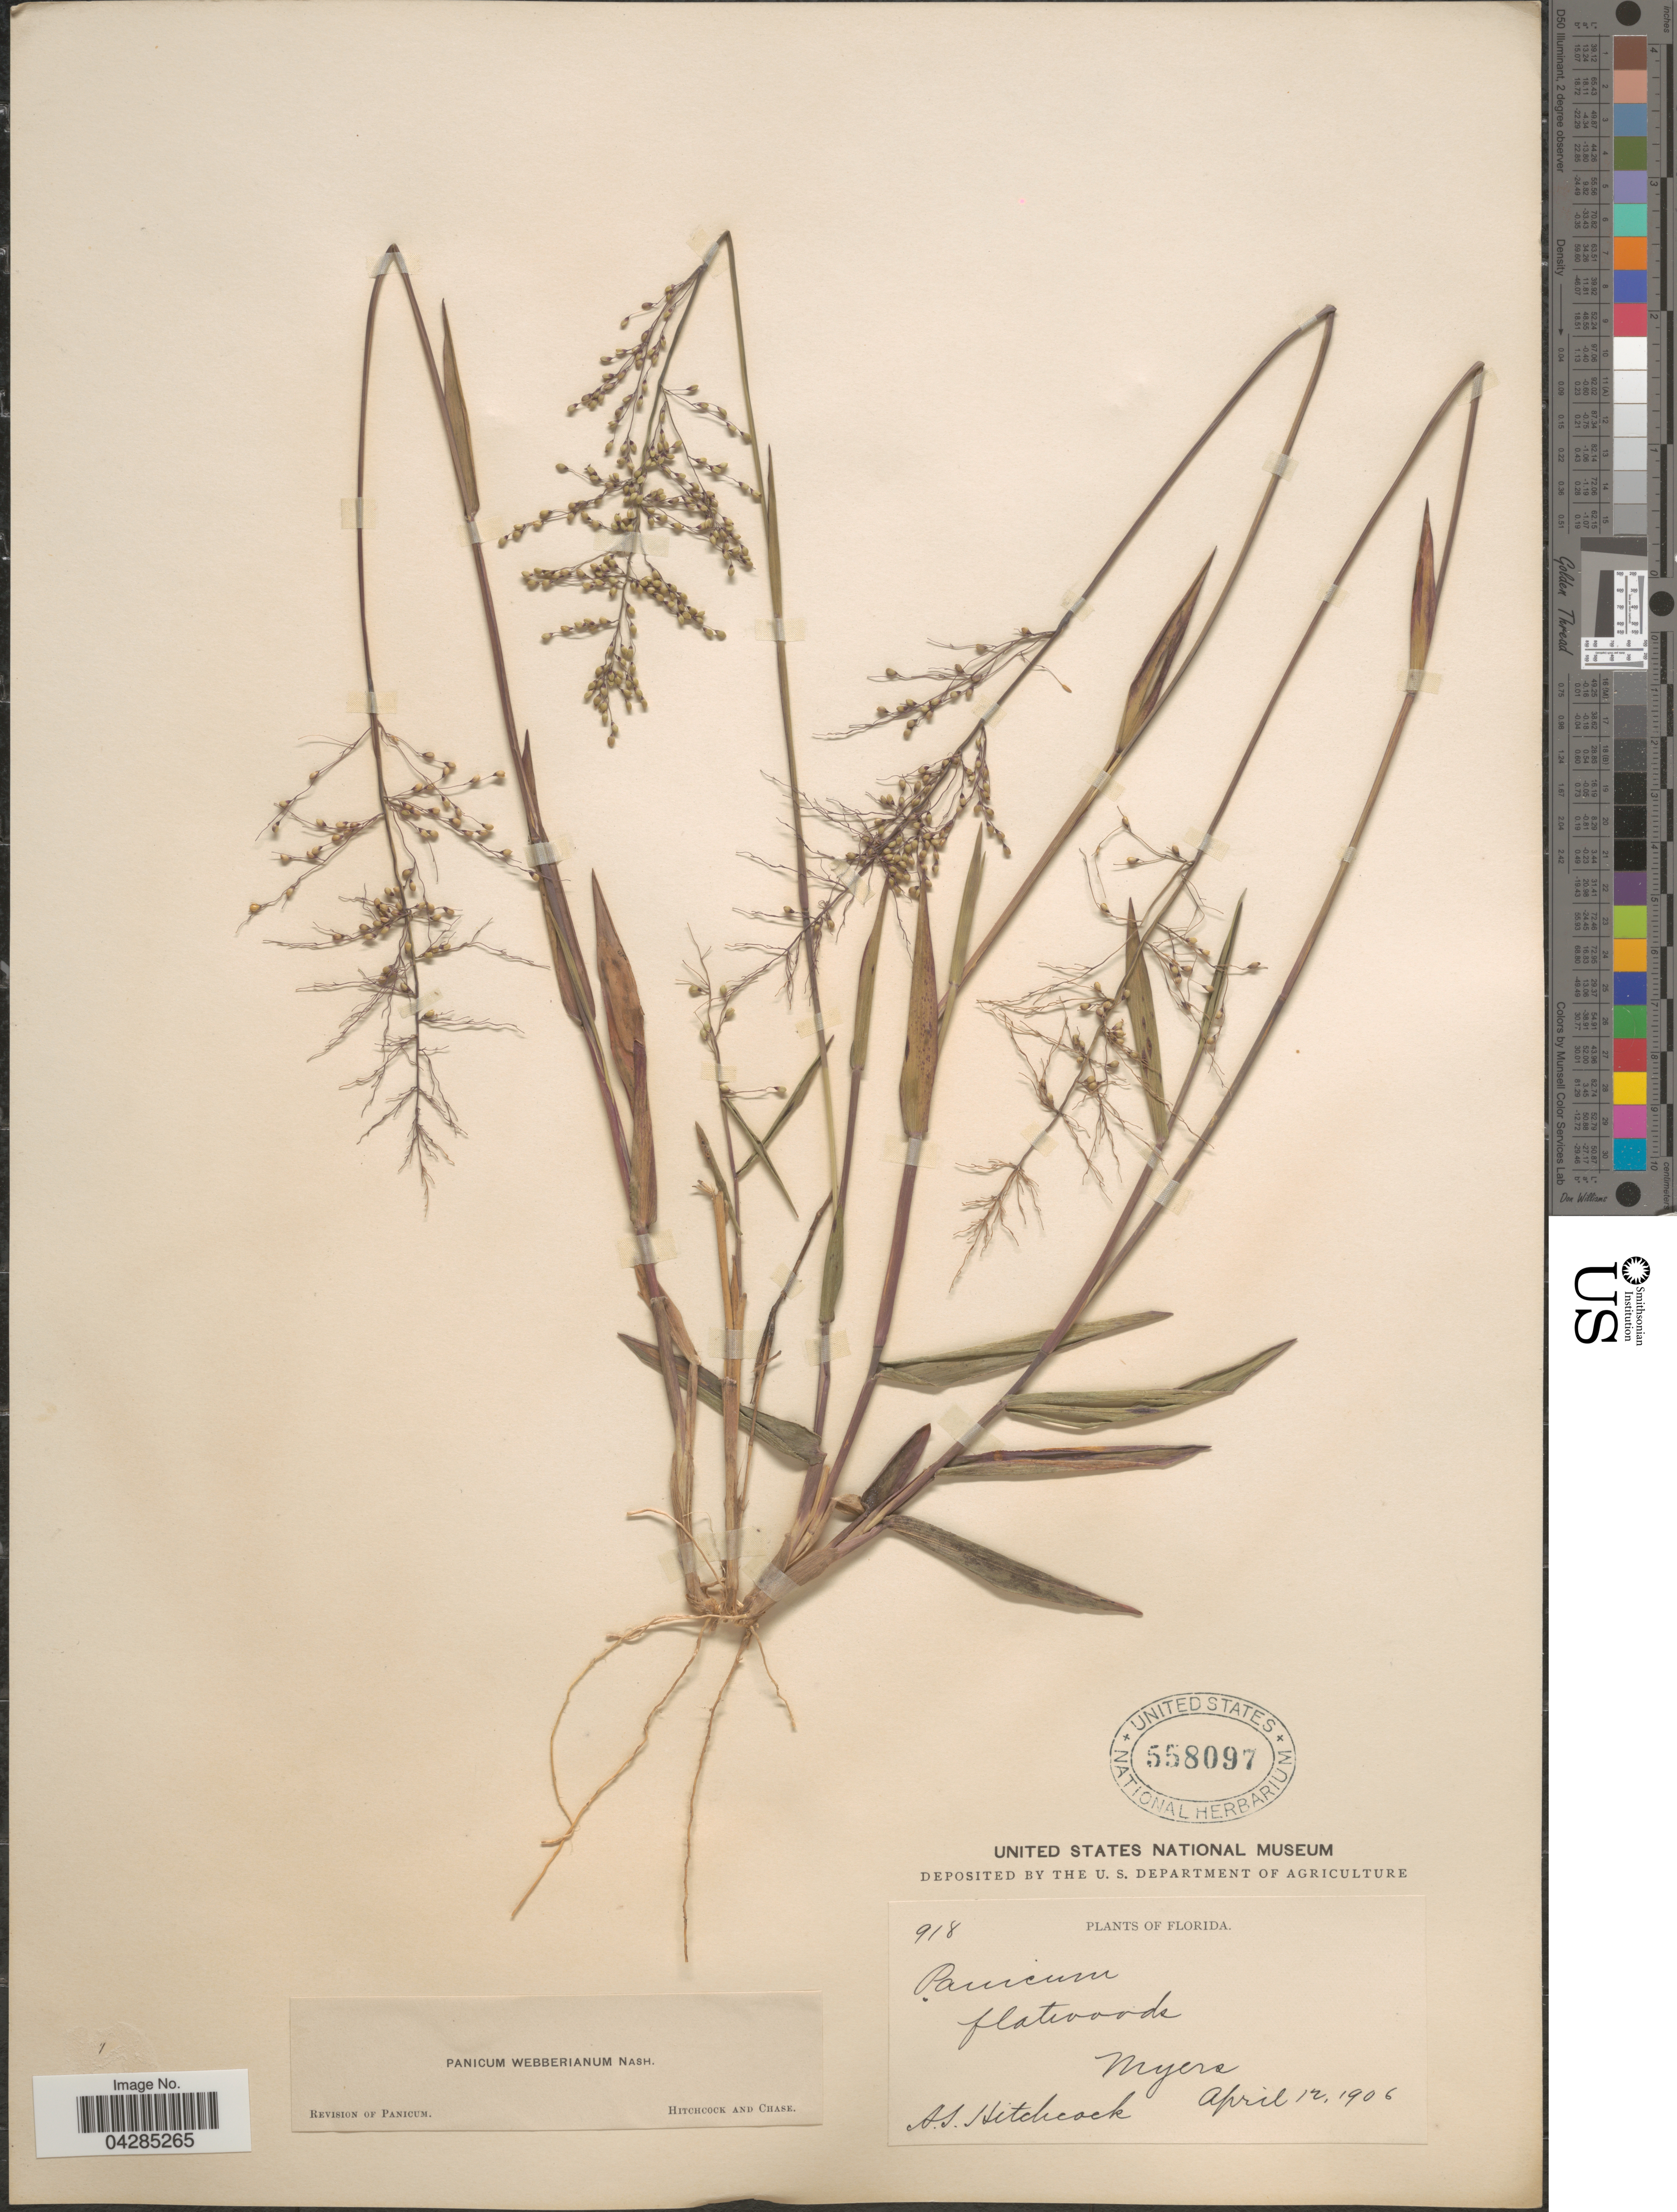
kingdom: Plantae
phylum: Tracheophyta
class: Liliopsida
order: Poales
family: Poaceae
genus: Dichanthelium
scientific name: Dichanthelium portoricense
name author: (Desv. ex Ham.) B.F. Hansen & Wunderlin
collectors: A. S. Hitchcock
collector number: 918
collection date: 1906-04-12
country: United States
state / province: Florida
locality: Flatwoods. Myers.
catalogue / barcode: US 558097